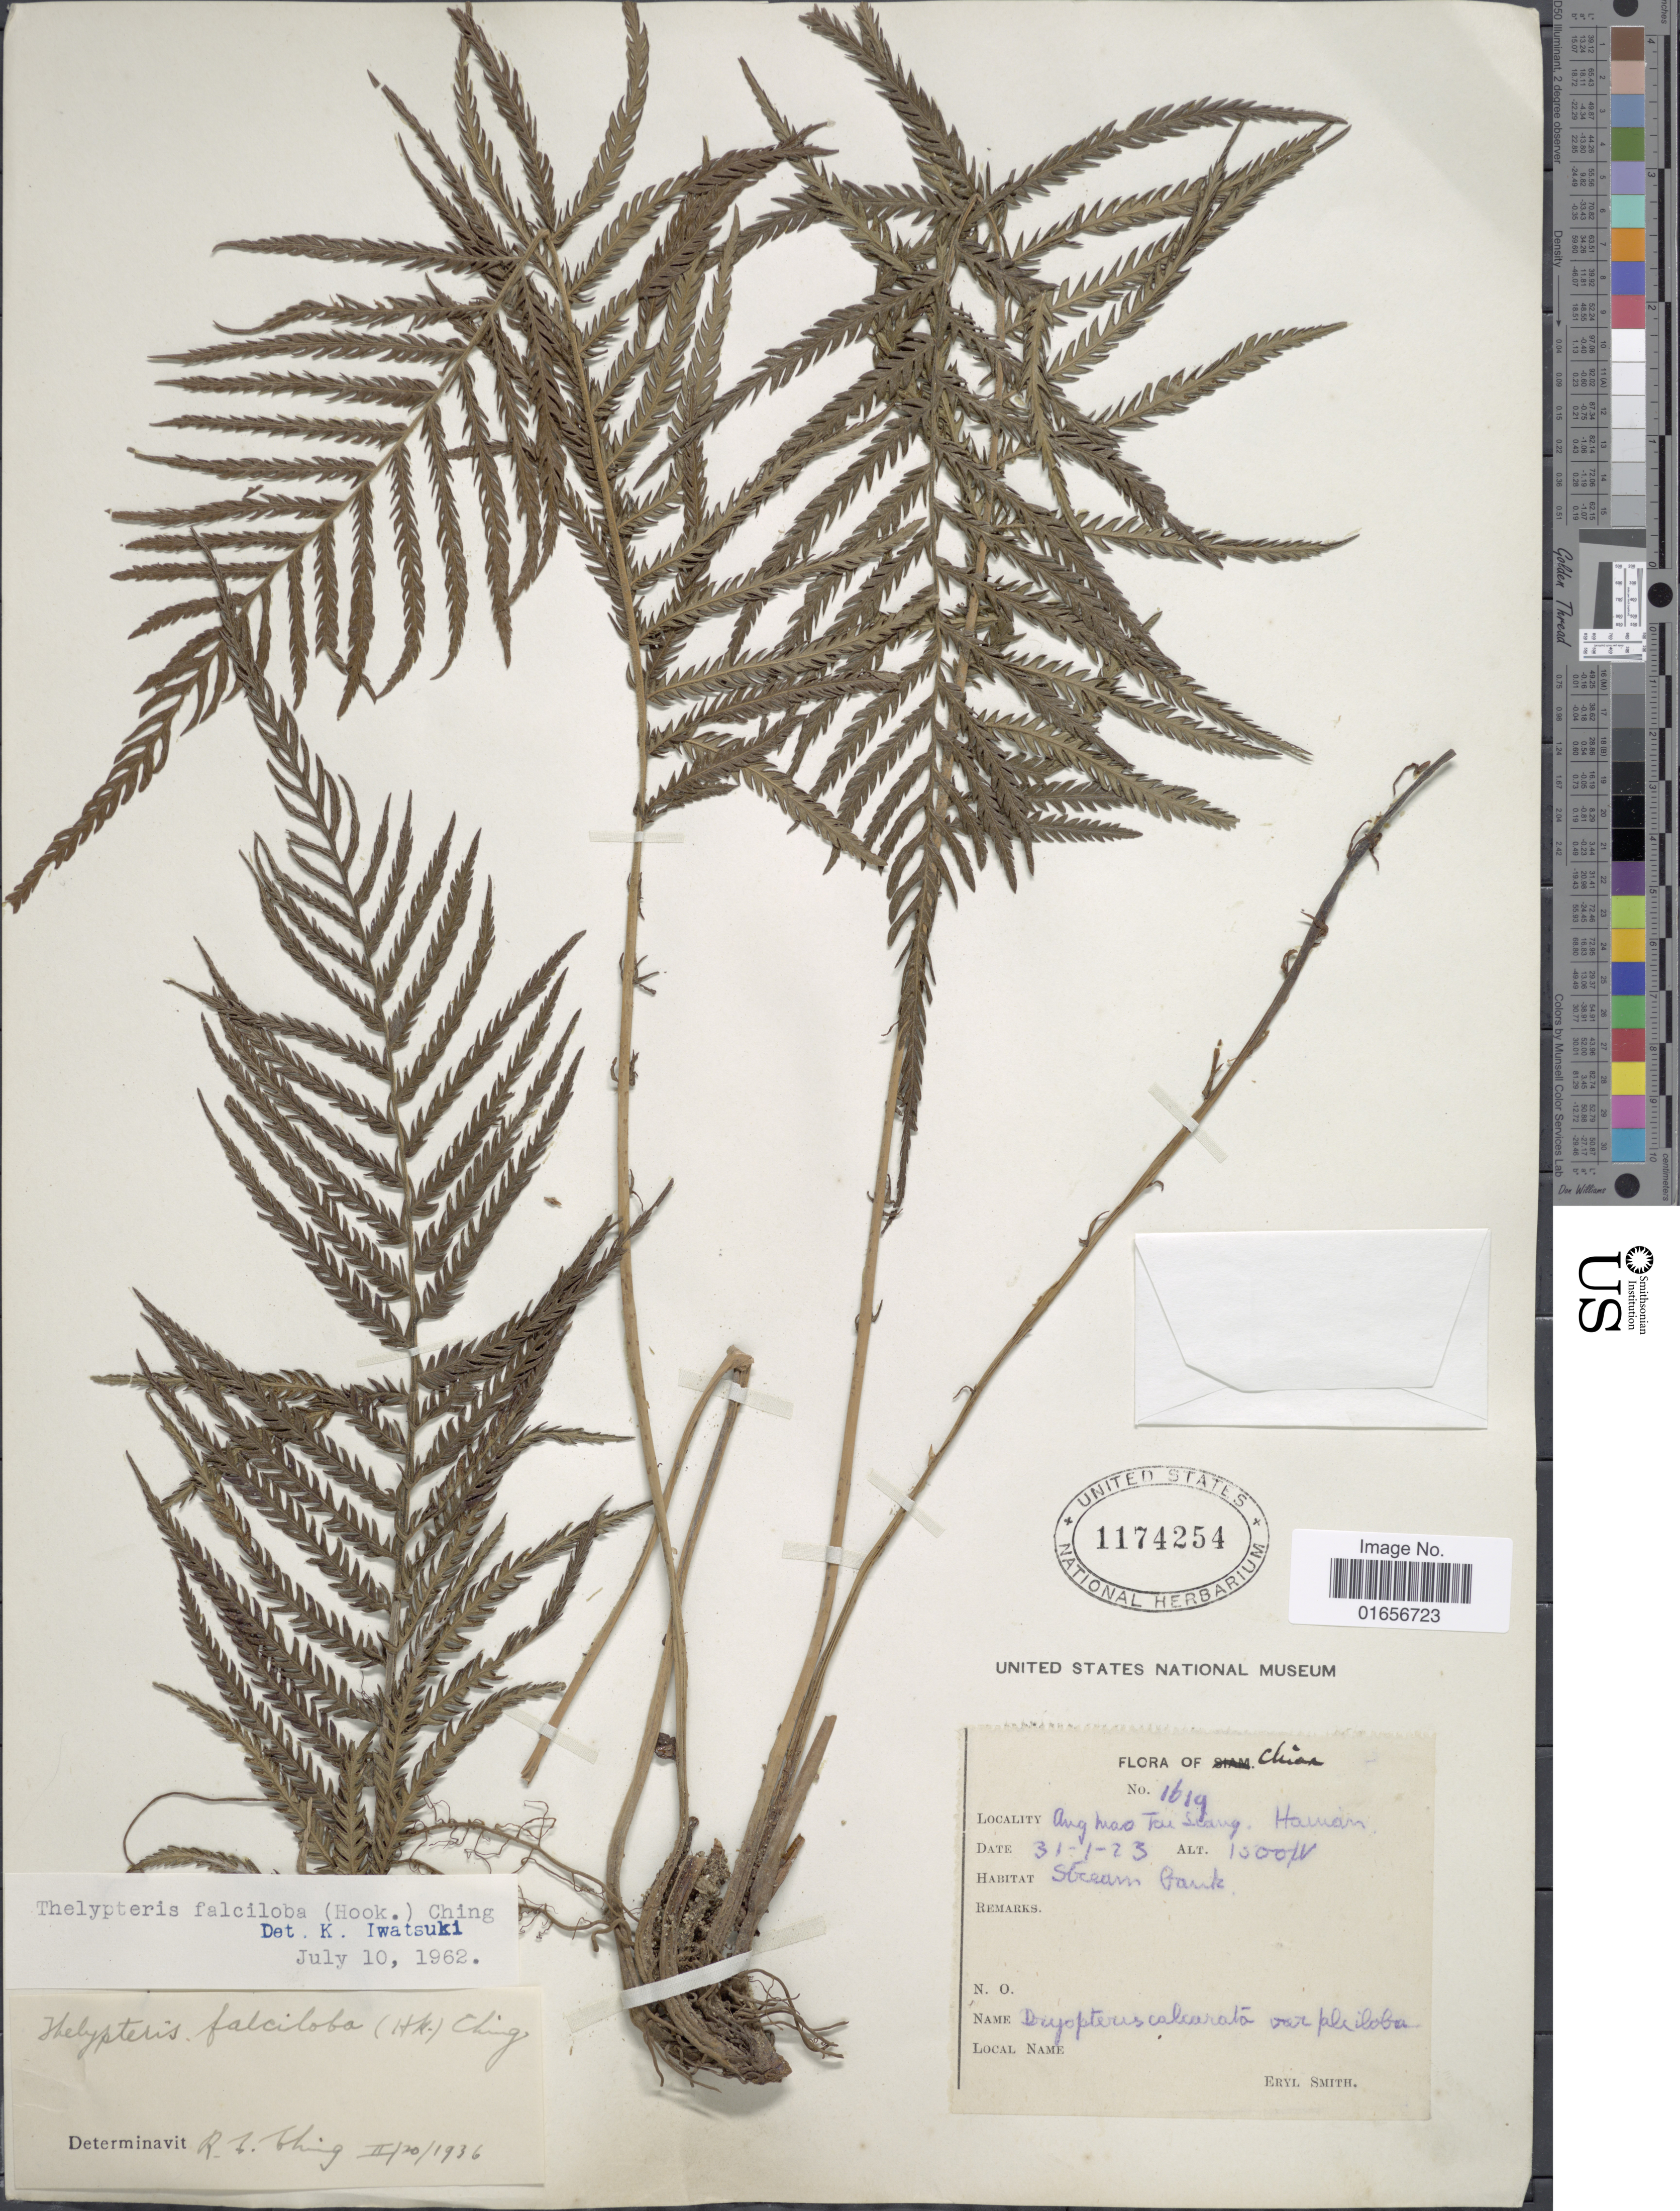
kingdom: Plantae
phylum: Tracheophyta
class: Polypodiopsida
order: Polypodiales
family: Thelypteridaceae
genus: Pseudocyclosorus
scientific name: Pseudocyclosorus falcilobus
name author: (Hook.) Ching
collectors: C. E. Smith Jr.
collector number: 1619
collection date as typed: Transcribed d/m/y: 31/1/23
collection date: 1923-01-31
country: China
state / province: Hainan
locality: Ang mao Tai Siang, stream bank.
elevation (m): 457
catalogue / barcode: US 1174254